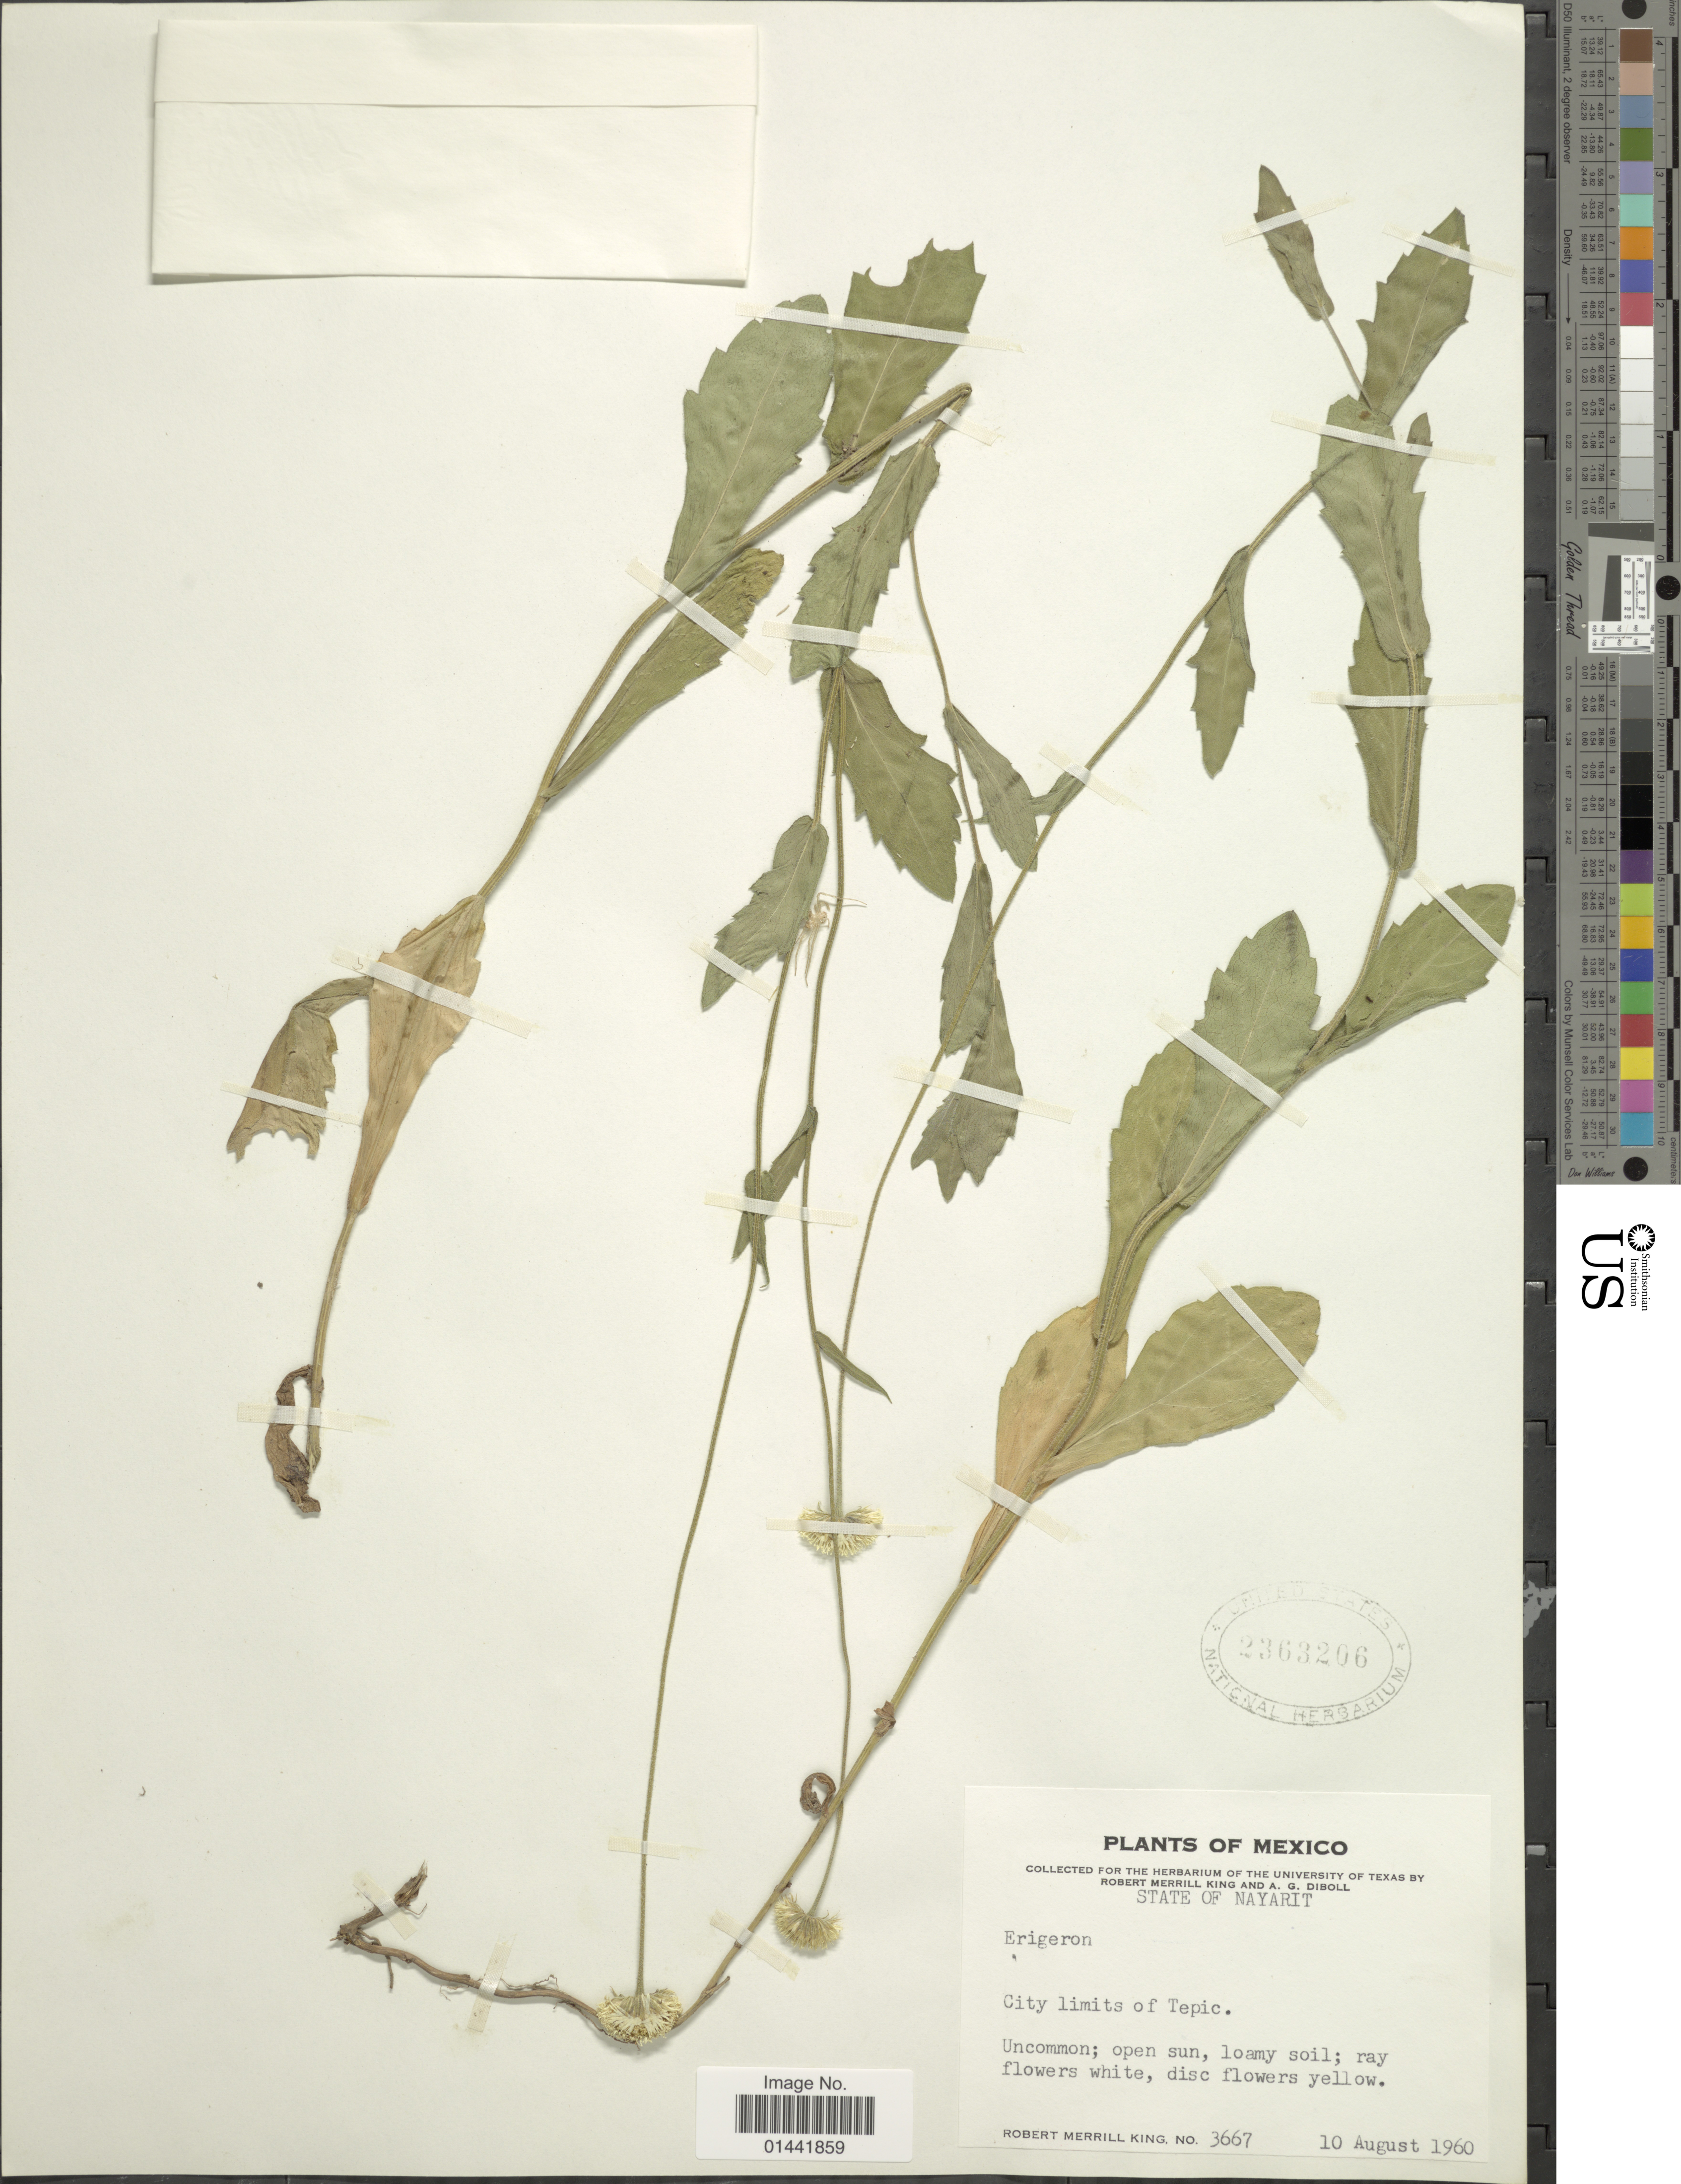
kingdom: Plantae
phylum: Tracheophyta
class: Magnoliopsida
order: Asterales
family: Asteraceae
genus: Erigeron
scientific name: Erigeron scaposus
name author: DC.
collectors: R. M. King & A. Diboll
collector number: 3667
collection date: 1960-08-10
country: Mexico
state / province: Nayarit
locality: City limits of Tepic, Uncommon; open sun; loamy soil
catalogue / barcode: US 2363206